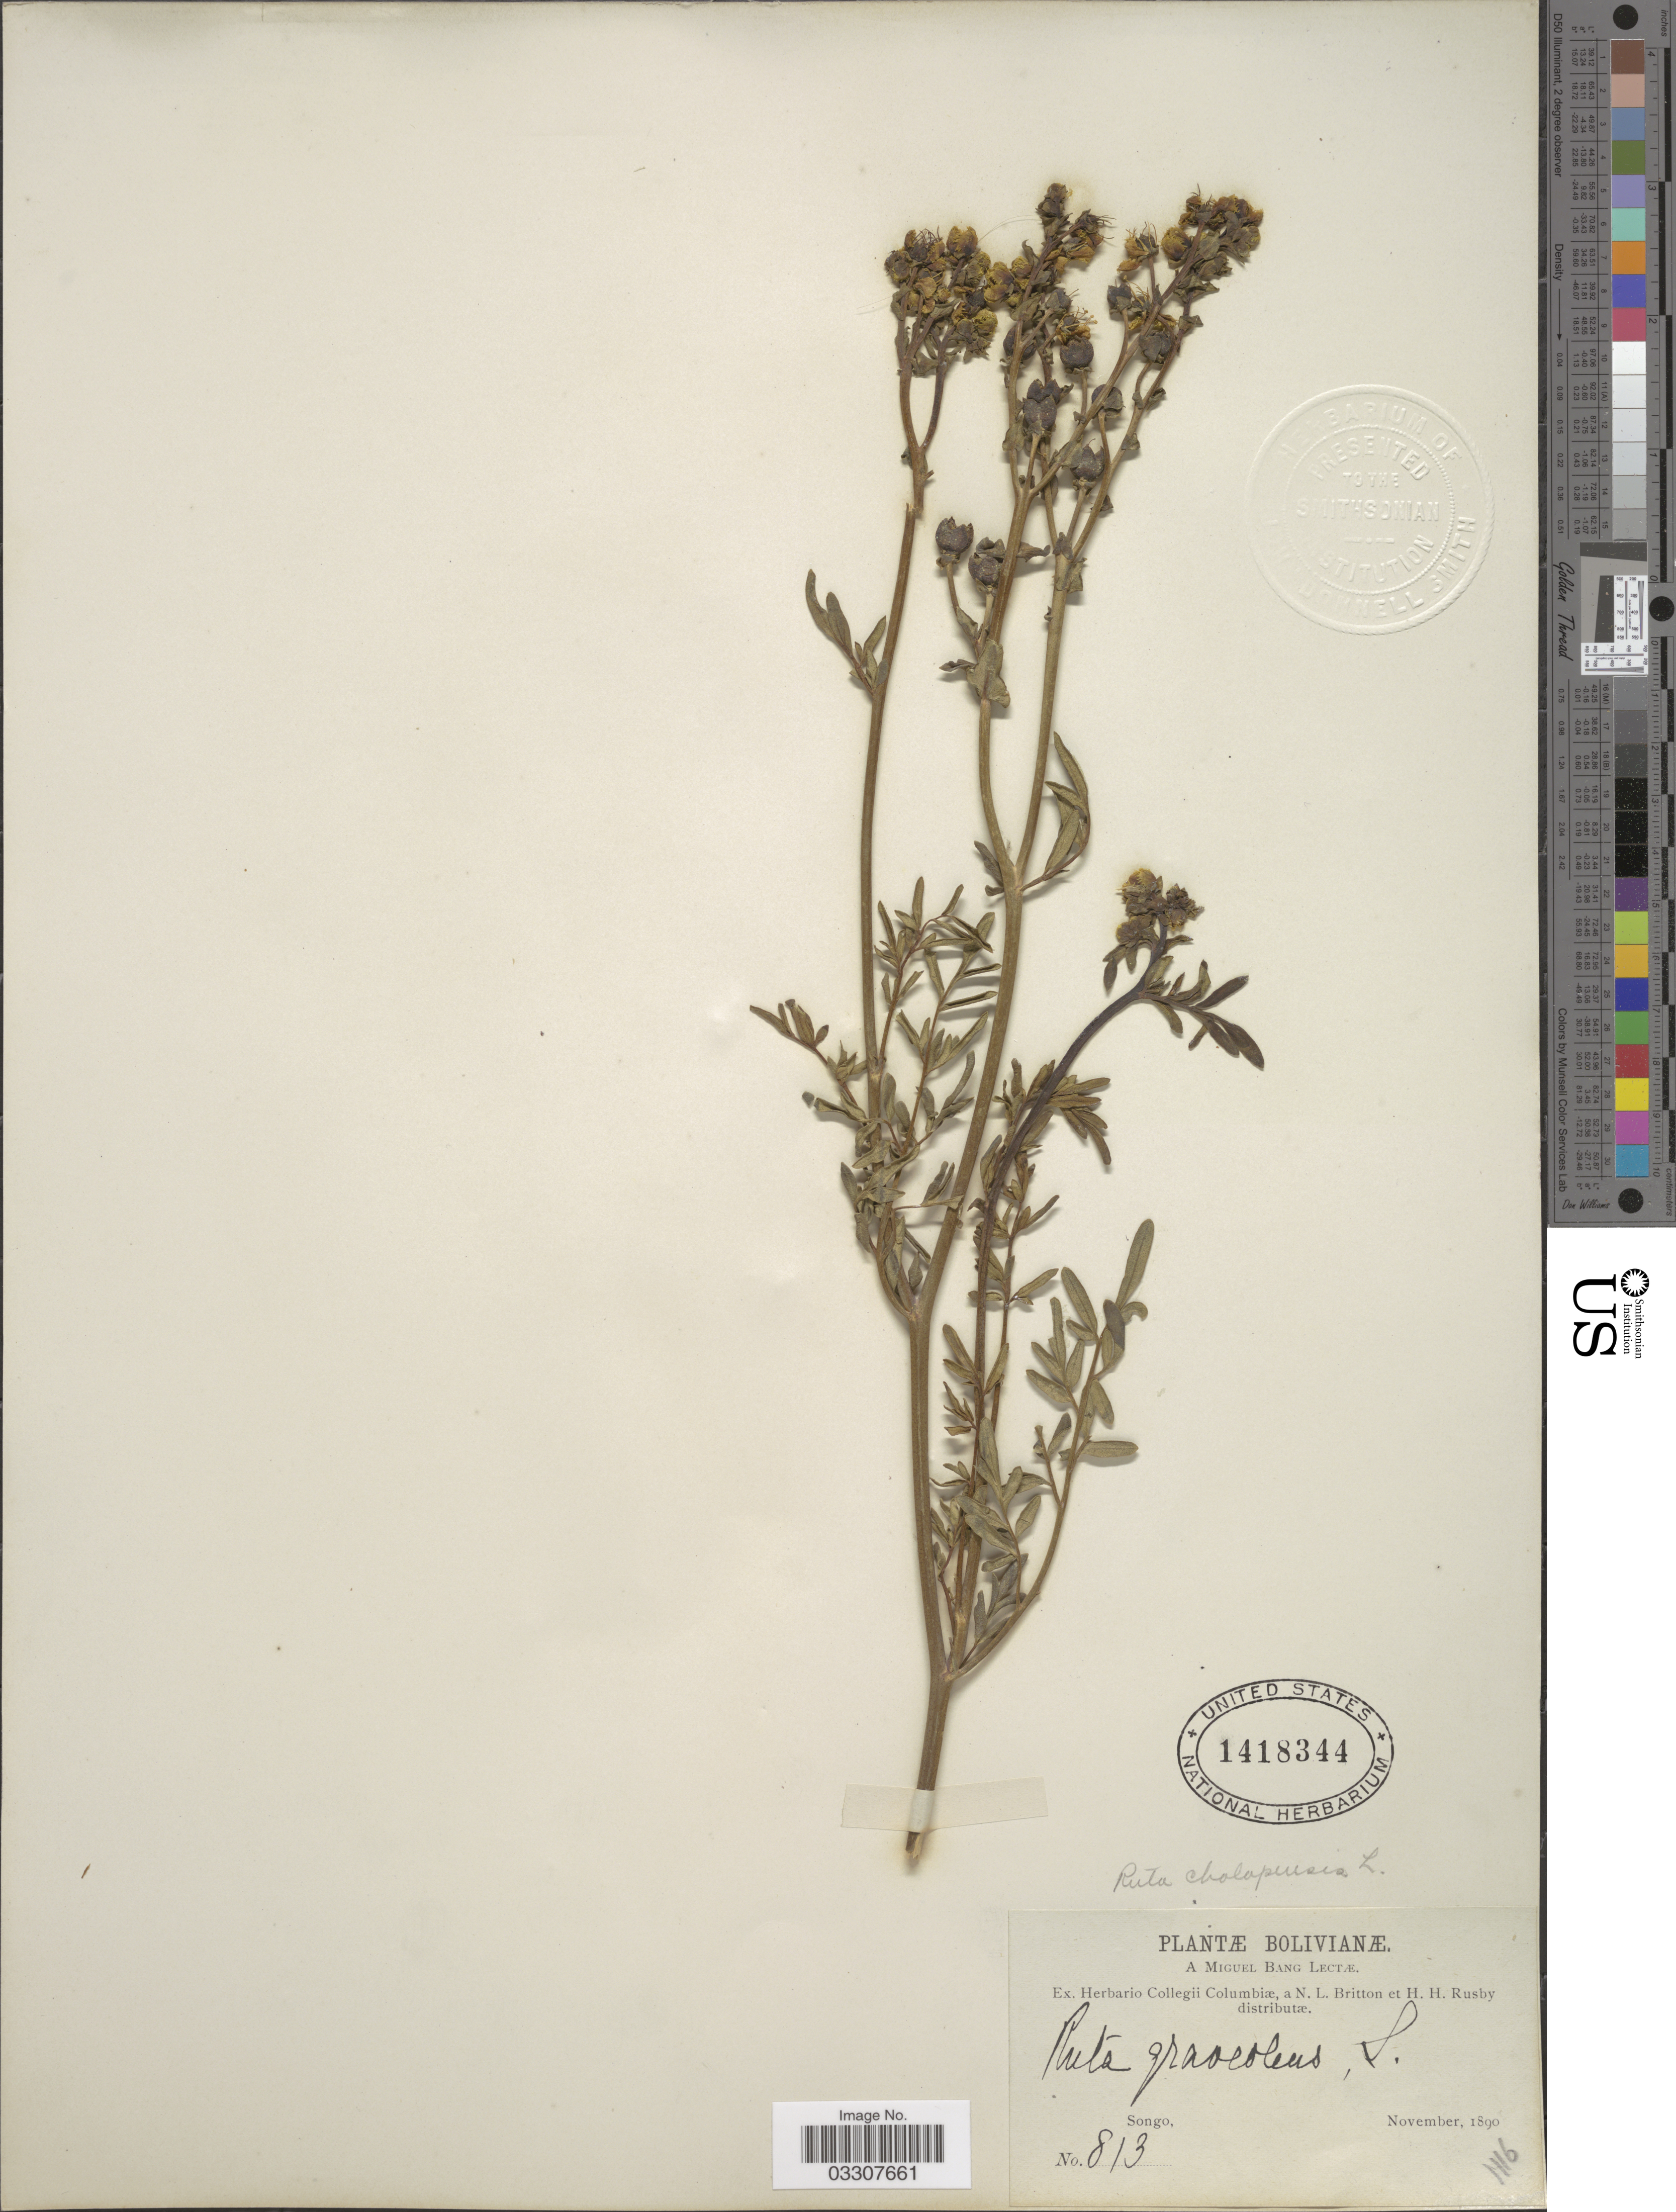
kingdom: Plantae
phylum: Tracheophyta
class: Magnoliopsida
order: Sapindales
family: Rutaceae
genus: Ruta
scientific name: Ruta chalepensis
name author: L.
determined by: Strong, Mark T., (BOT), Smithsonian Institution - National Museum of Natural History (UNITED STATES)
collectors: M. Bang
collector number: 813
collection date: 1890-11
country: Bolivia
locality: Songo.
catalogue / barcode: US 1418344